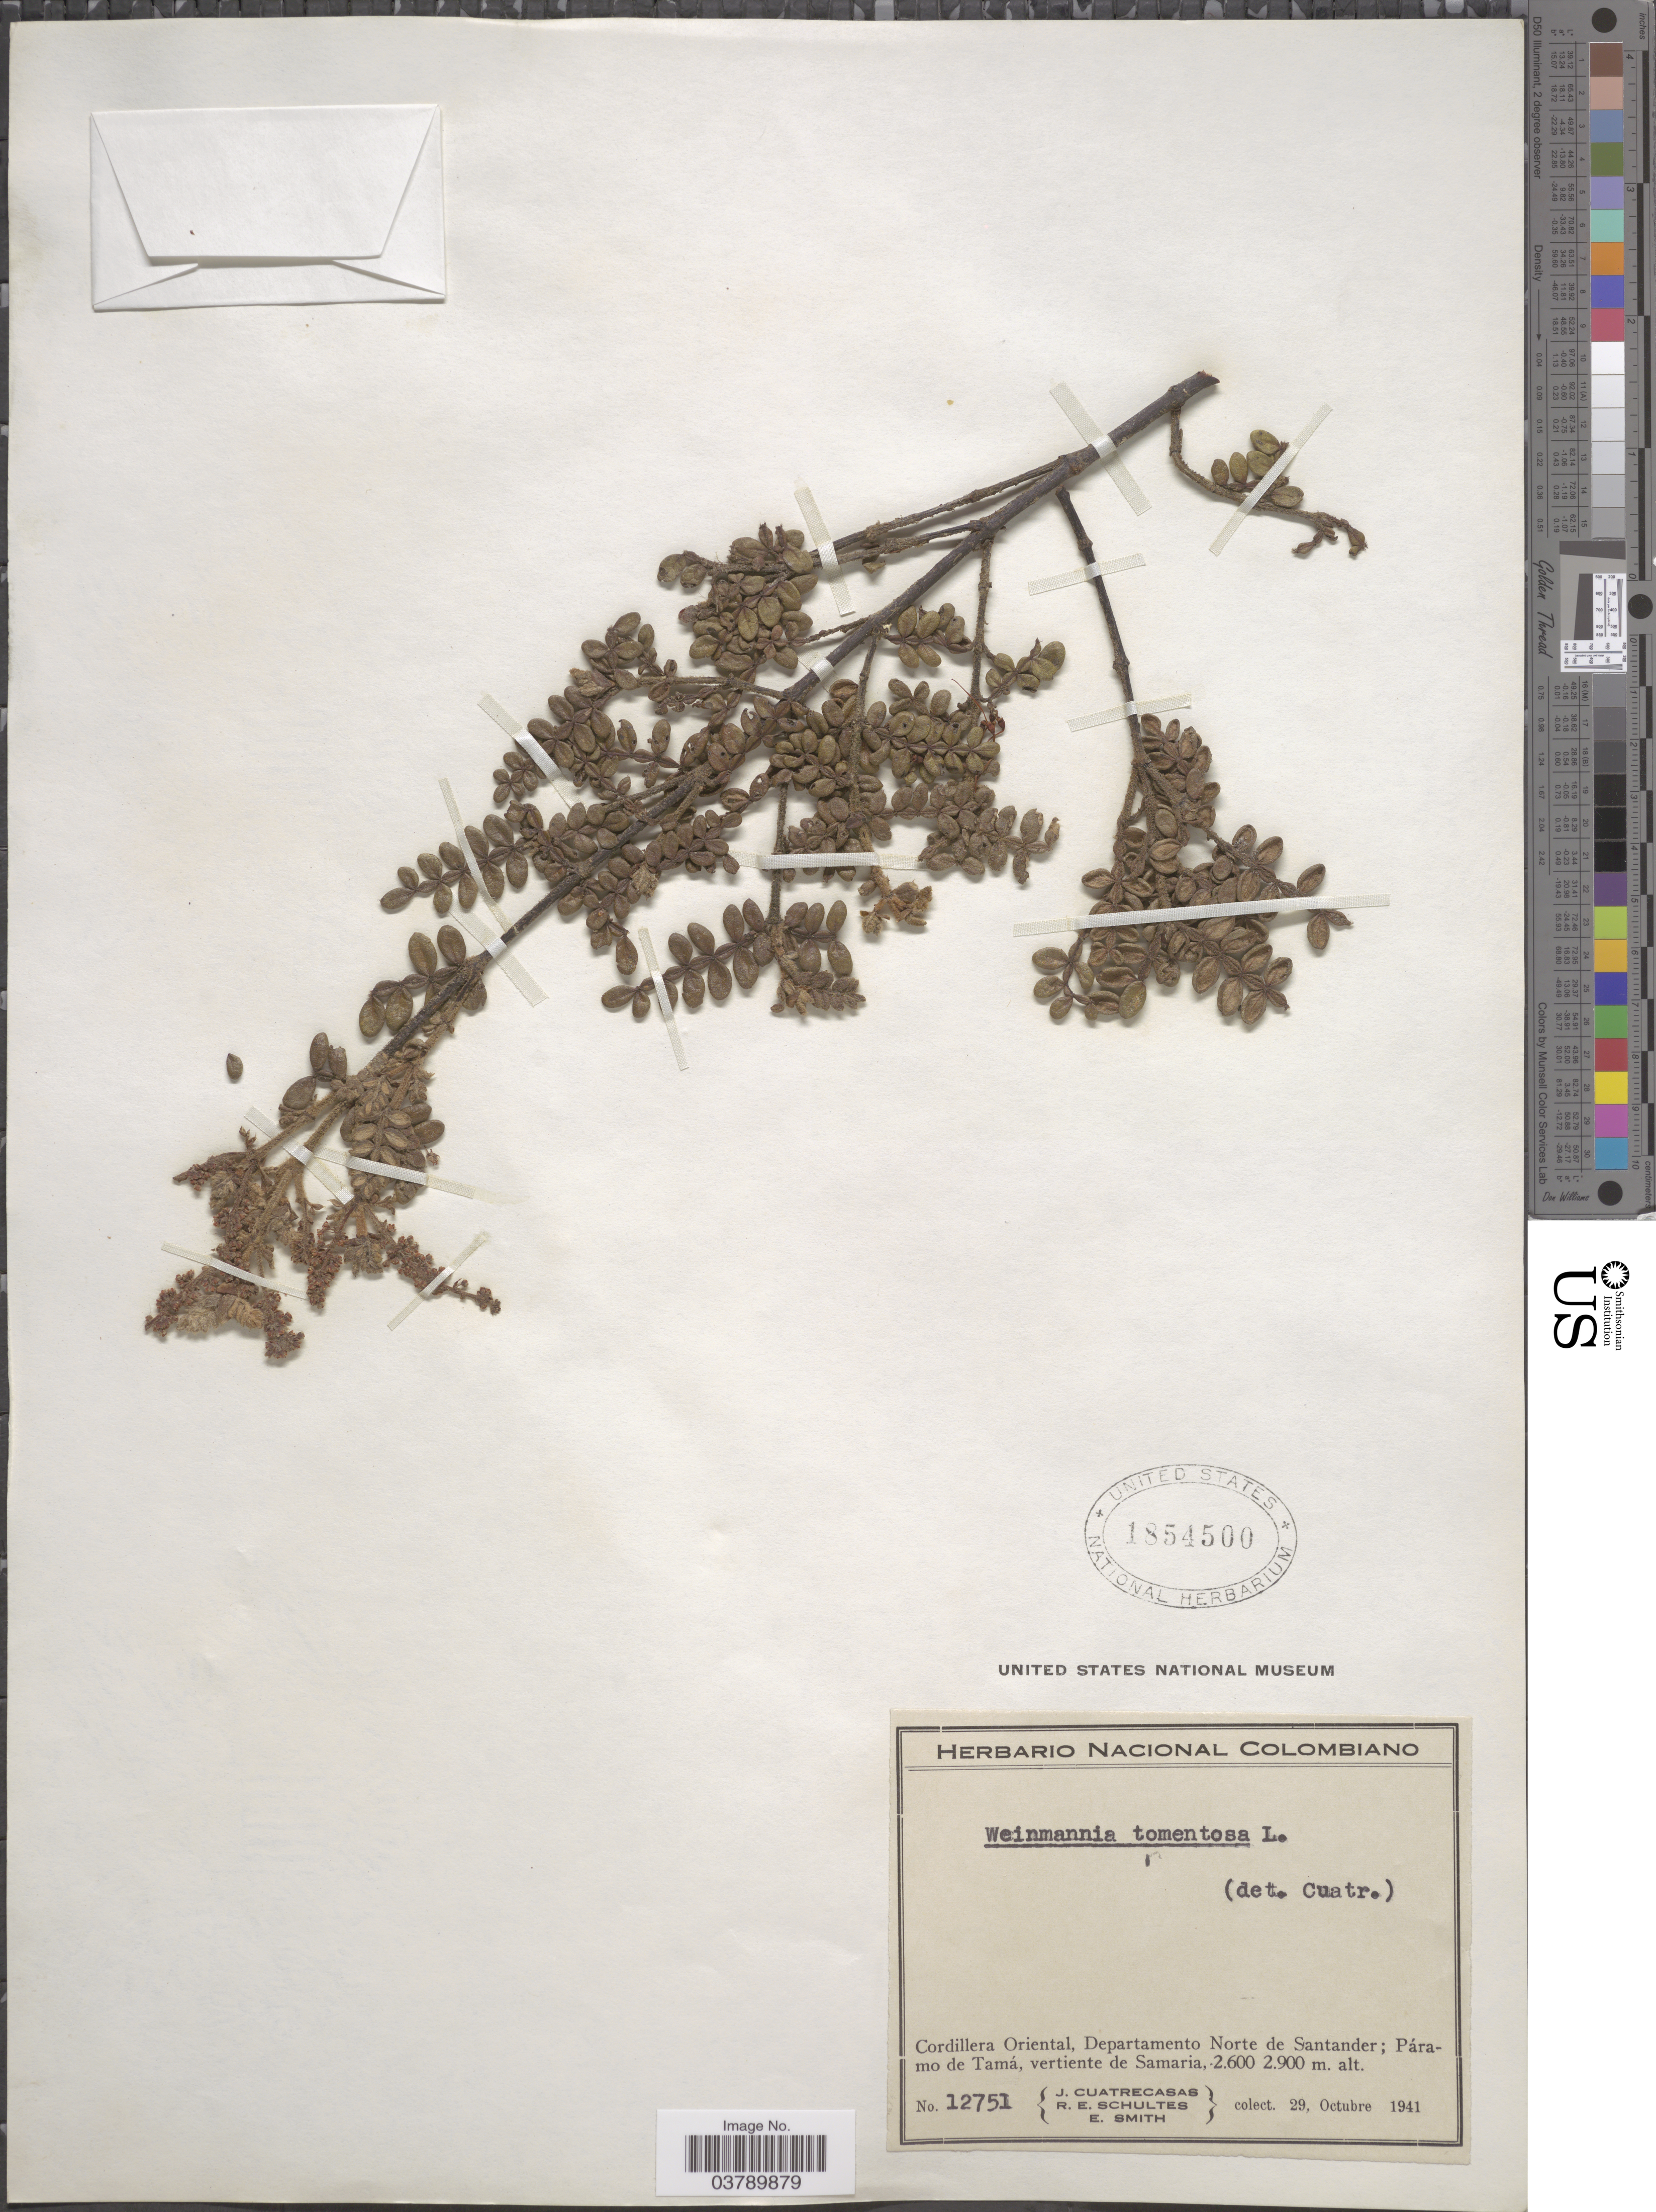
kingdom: Plantae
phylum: Tracheophyta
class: Magnoliopsida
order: Oxalidales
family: Cunoniaceae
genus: Weinmannia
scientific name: Weinmannia tomentosa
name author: L.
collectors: J. Cuatrecasas, R. E. Schultes & E. Smith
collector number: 12751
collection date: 1941-10-29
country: Colombia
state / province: Norte de Santander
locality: Cordillera Oriental, Departamento Norte de Santander; Páramo de Tamá, vertiente de Samaria.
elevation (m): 2600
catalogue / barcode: US 1854500